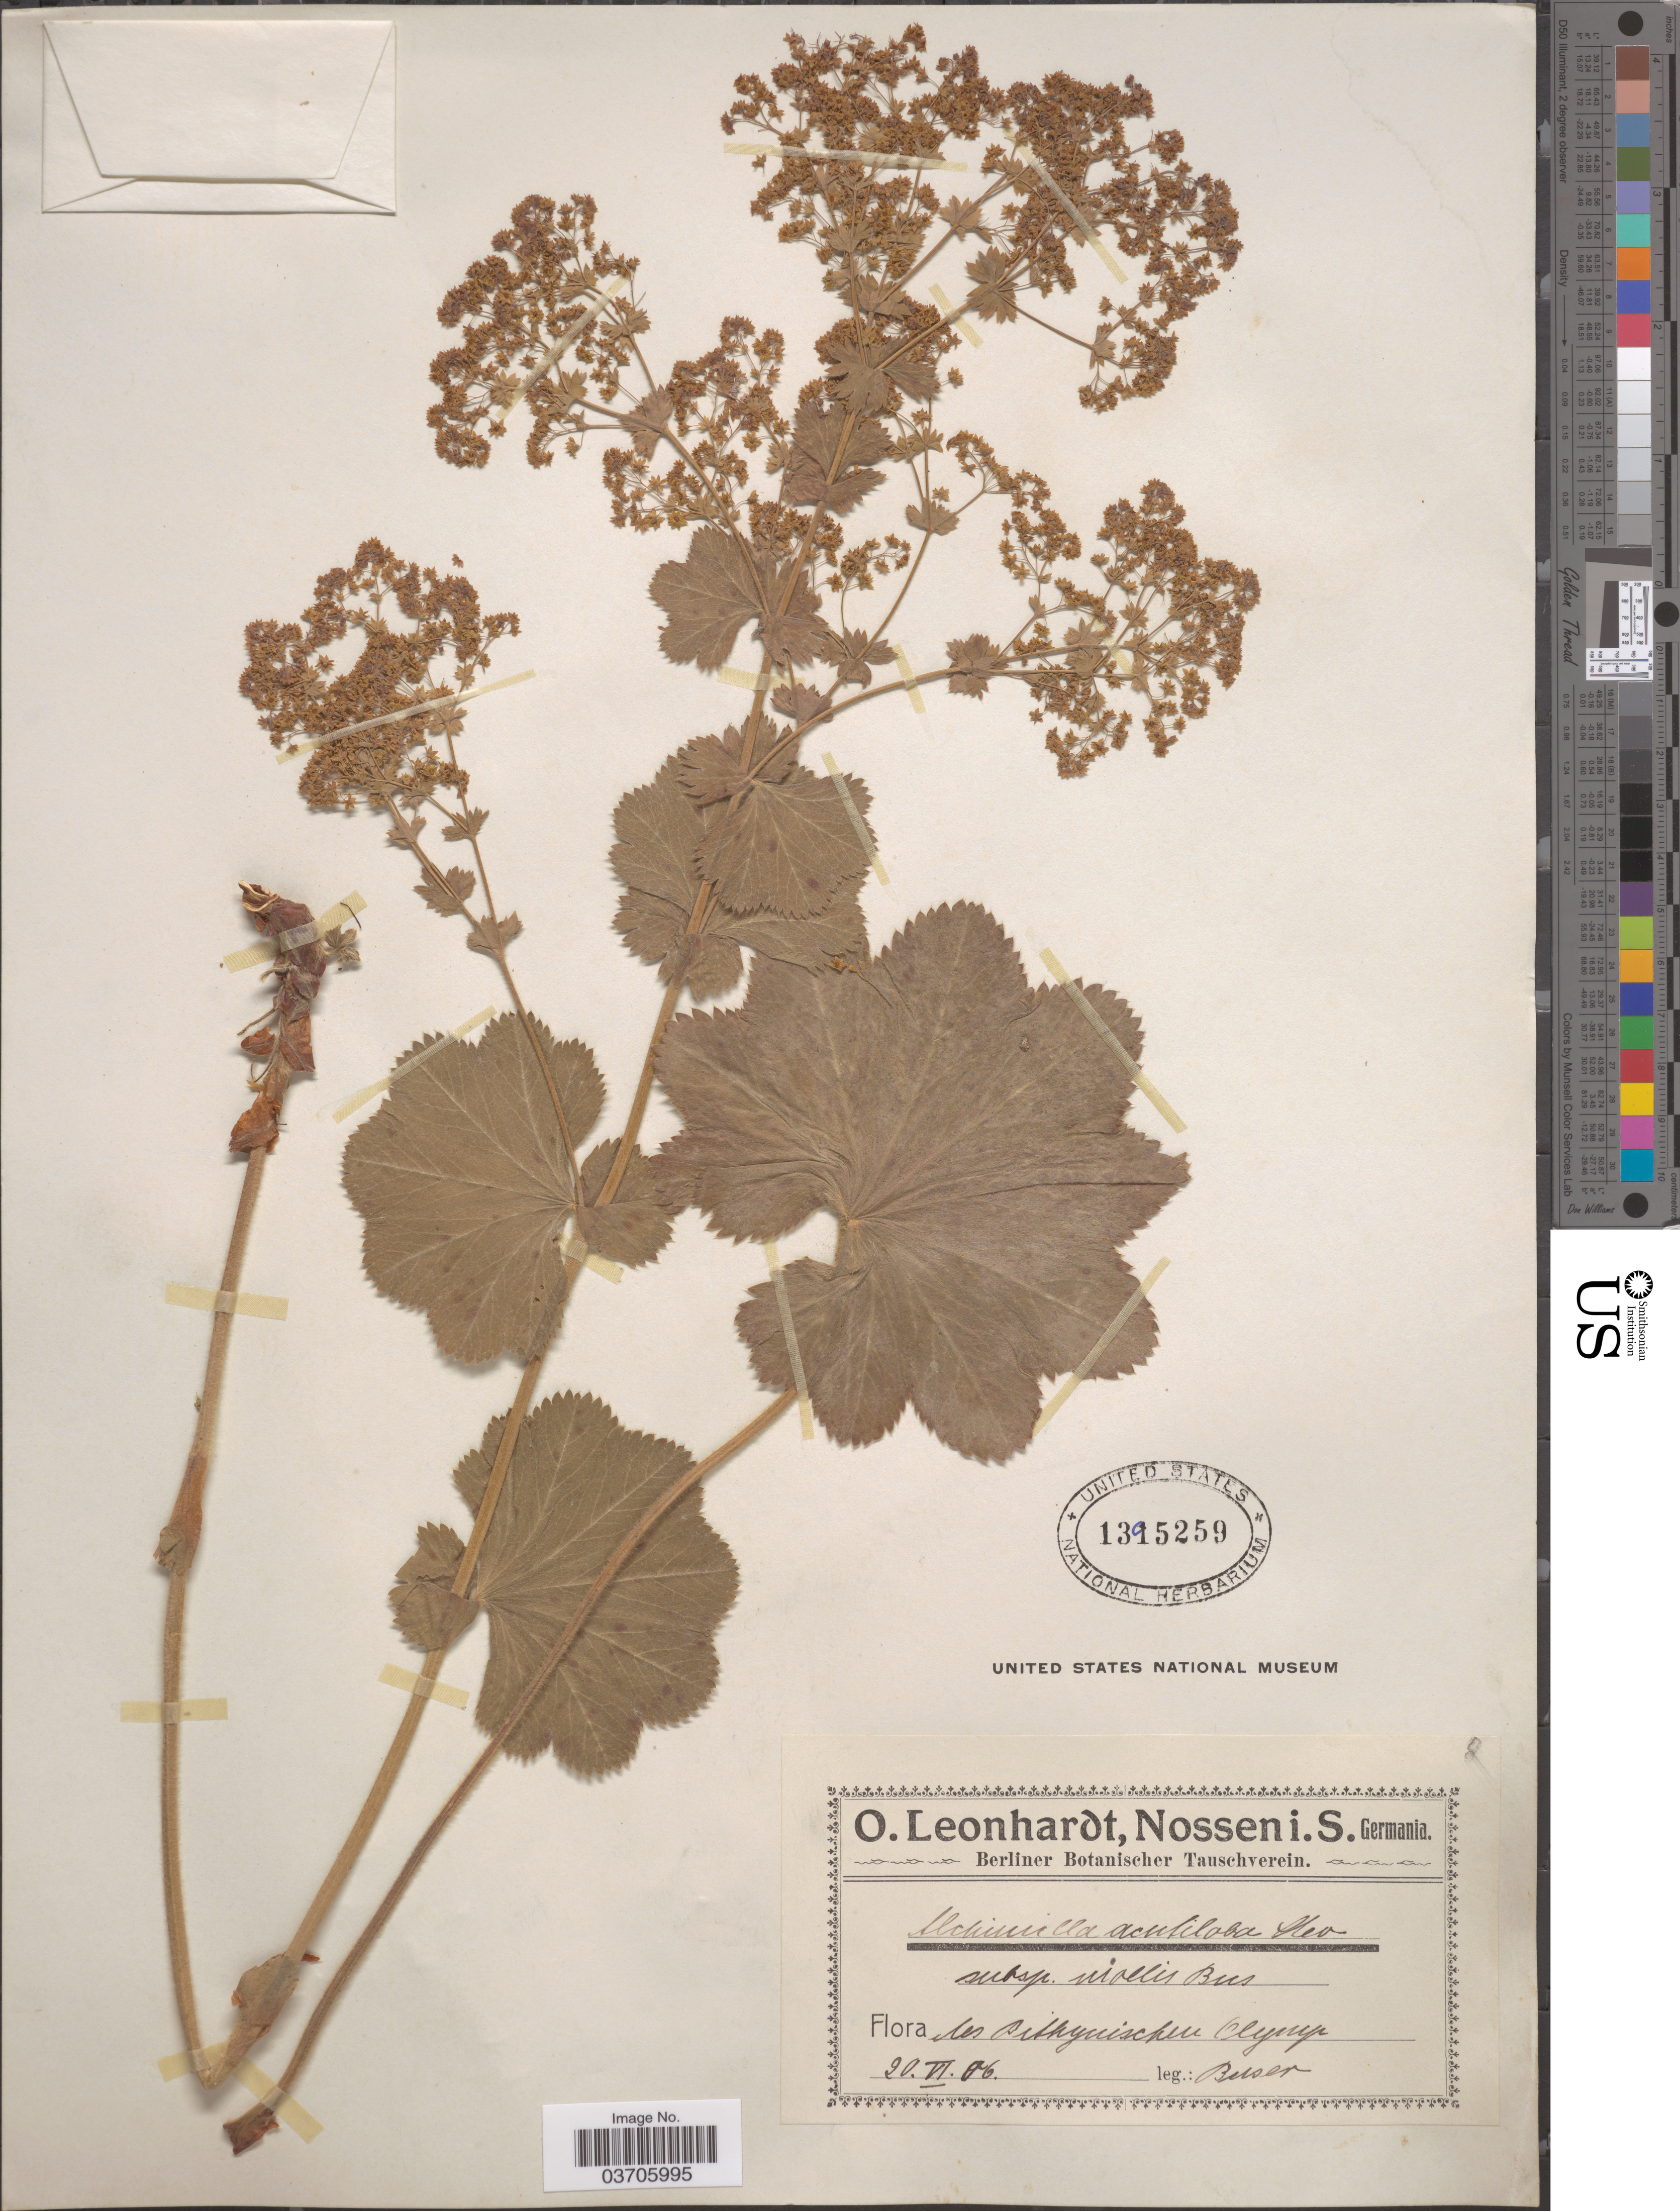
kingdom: Plantae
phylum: Tracheophyta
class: Magnoliopsida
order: Rosales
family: Rosaceae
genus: Alchemilla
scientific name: Alchemilla acutiloba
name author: Opiz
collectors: Buser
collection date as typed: Transcribed d/m/y: 20/6/6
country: Turkey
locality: Les Bithynischen Olymp.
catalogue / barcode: US 1395259